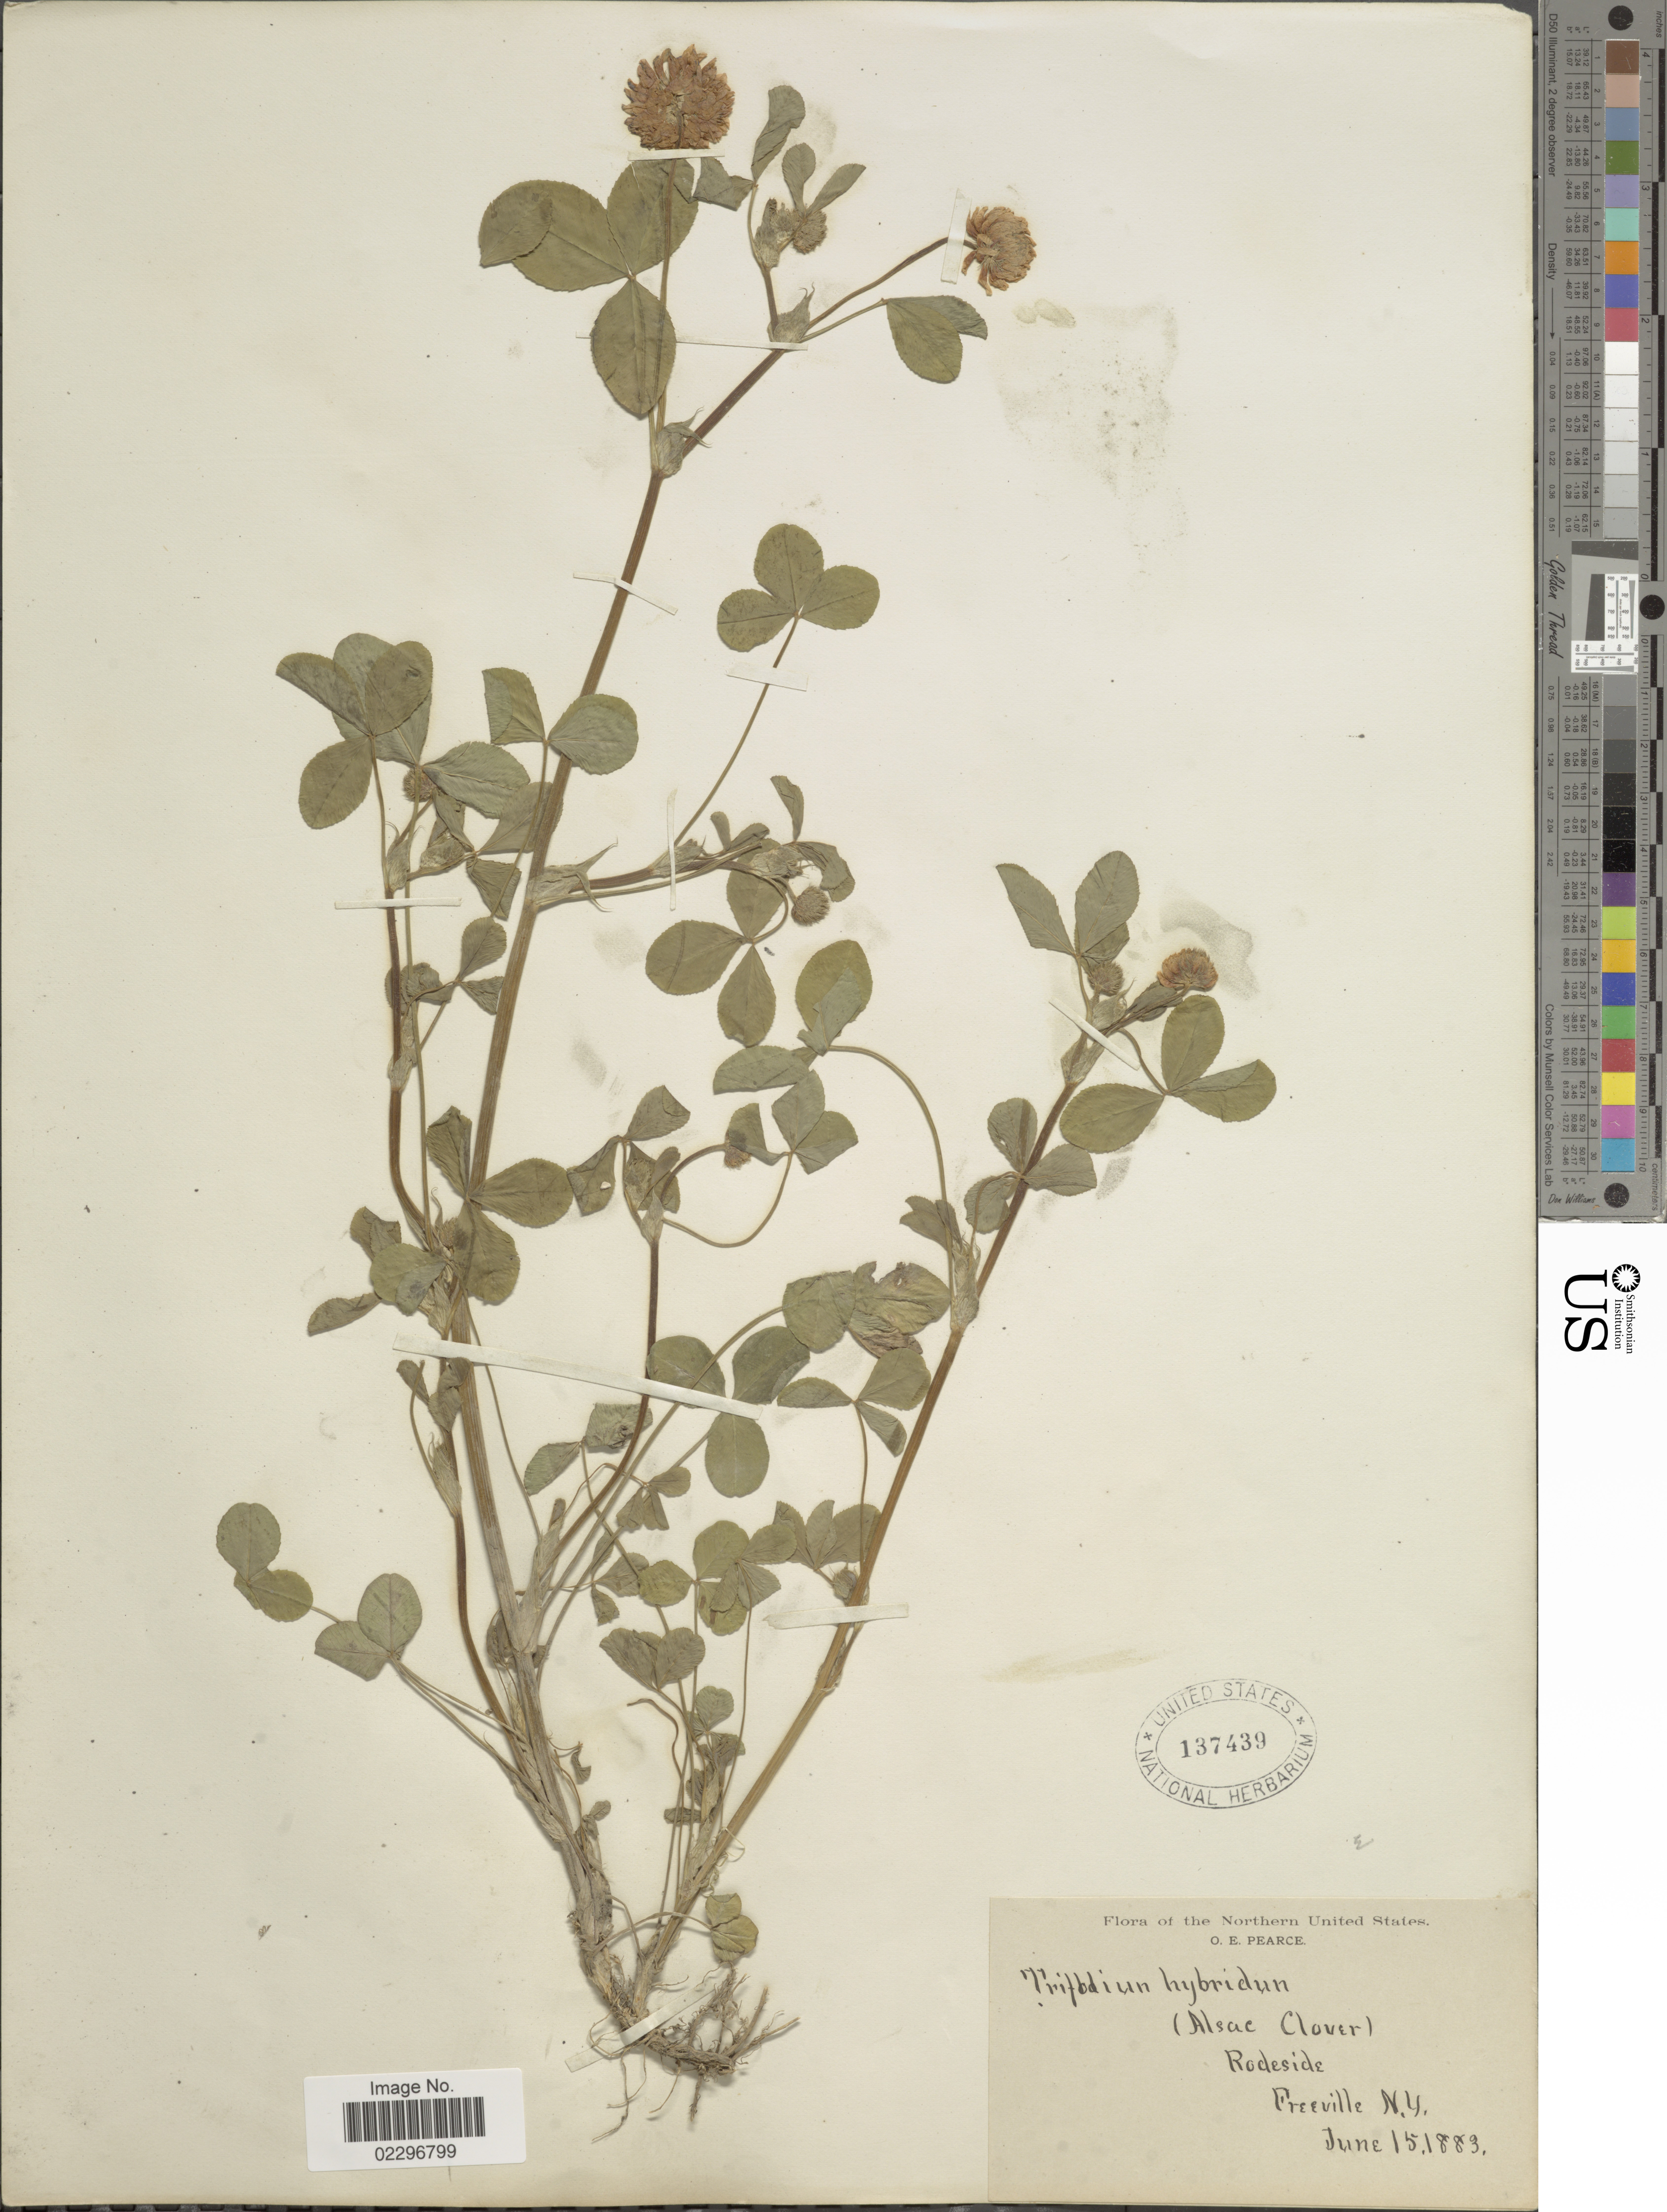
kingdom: Plantae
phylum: Tracheophyta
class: Magnoliopsida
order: Fabales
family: Fabaceae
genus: Trifolium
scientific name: Trifolium hybridum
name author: L.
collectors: O. E. Pearce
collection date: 1883-06-15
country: United States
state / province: New York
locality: Northern United States. Rodside. Freeville N.Y.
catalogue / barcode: US 137439